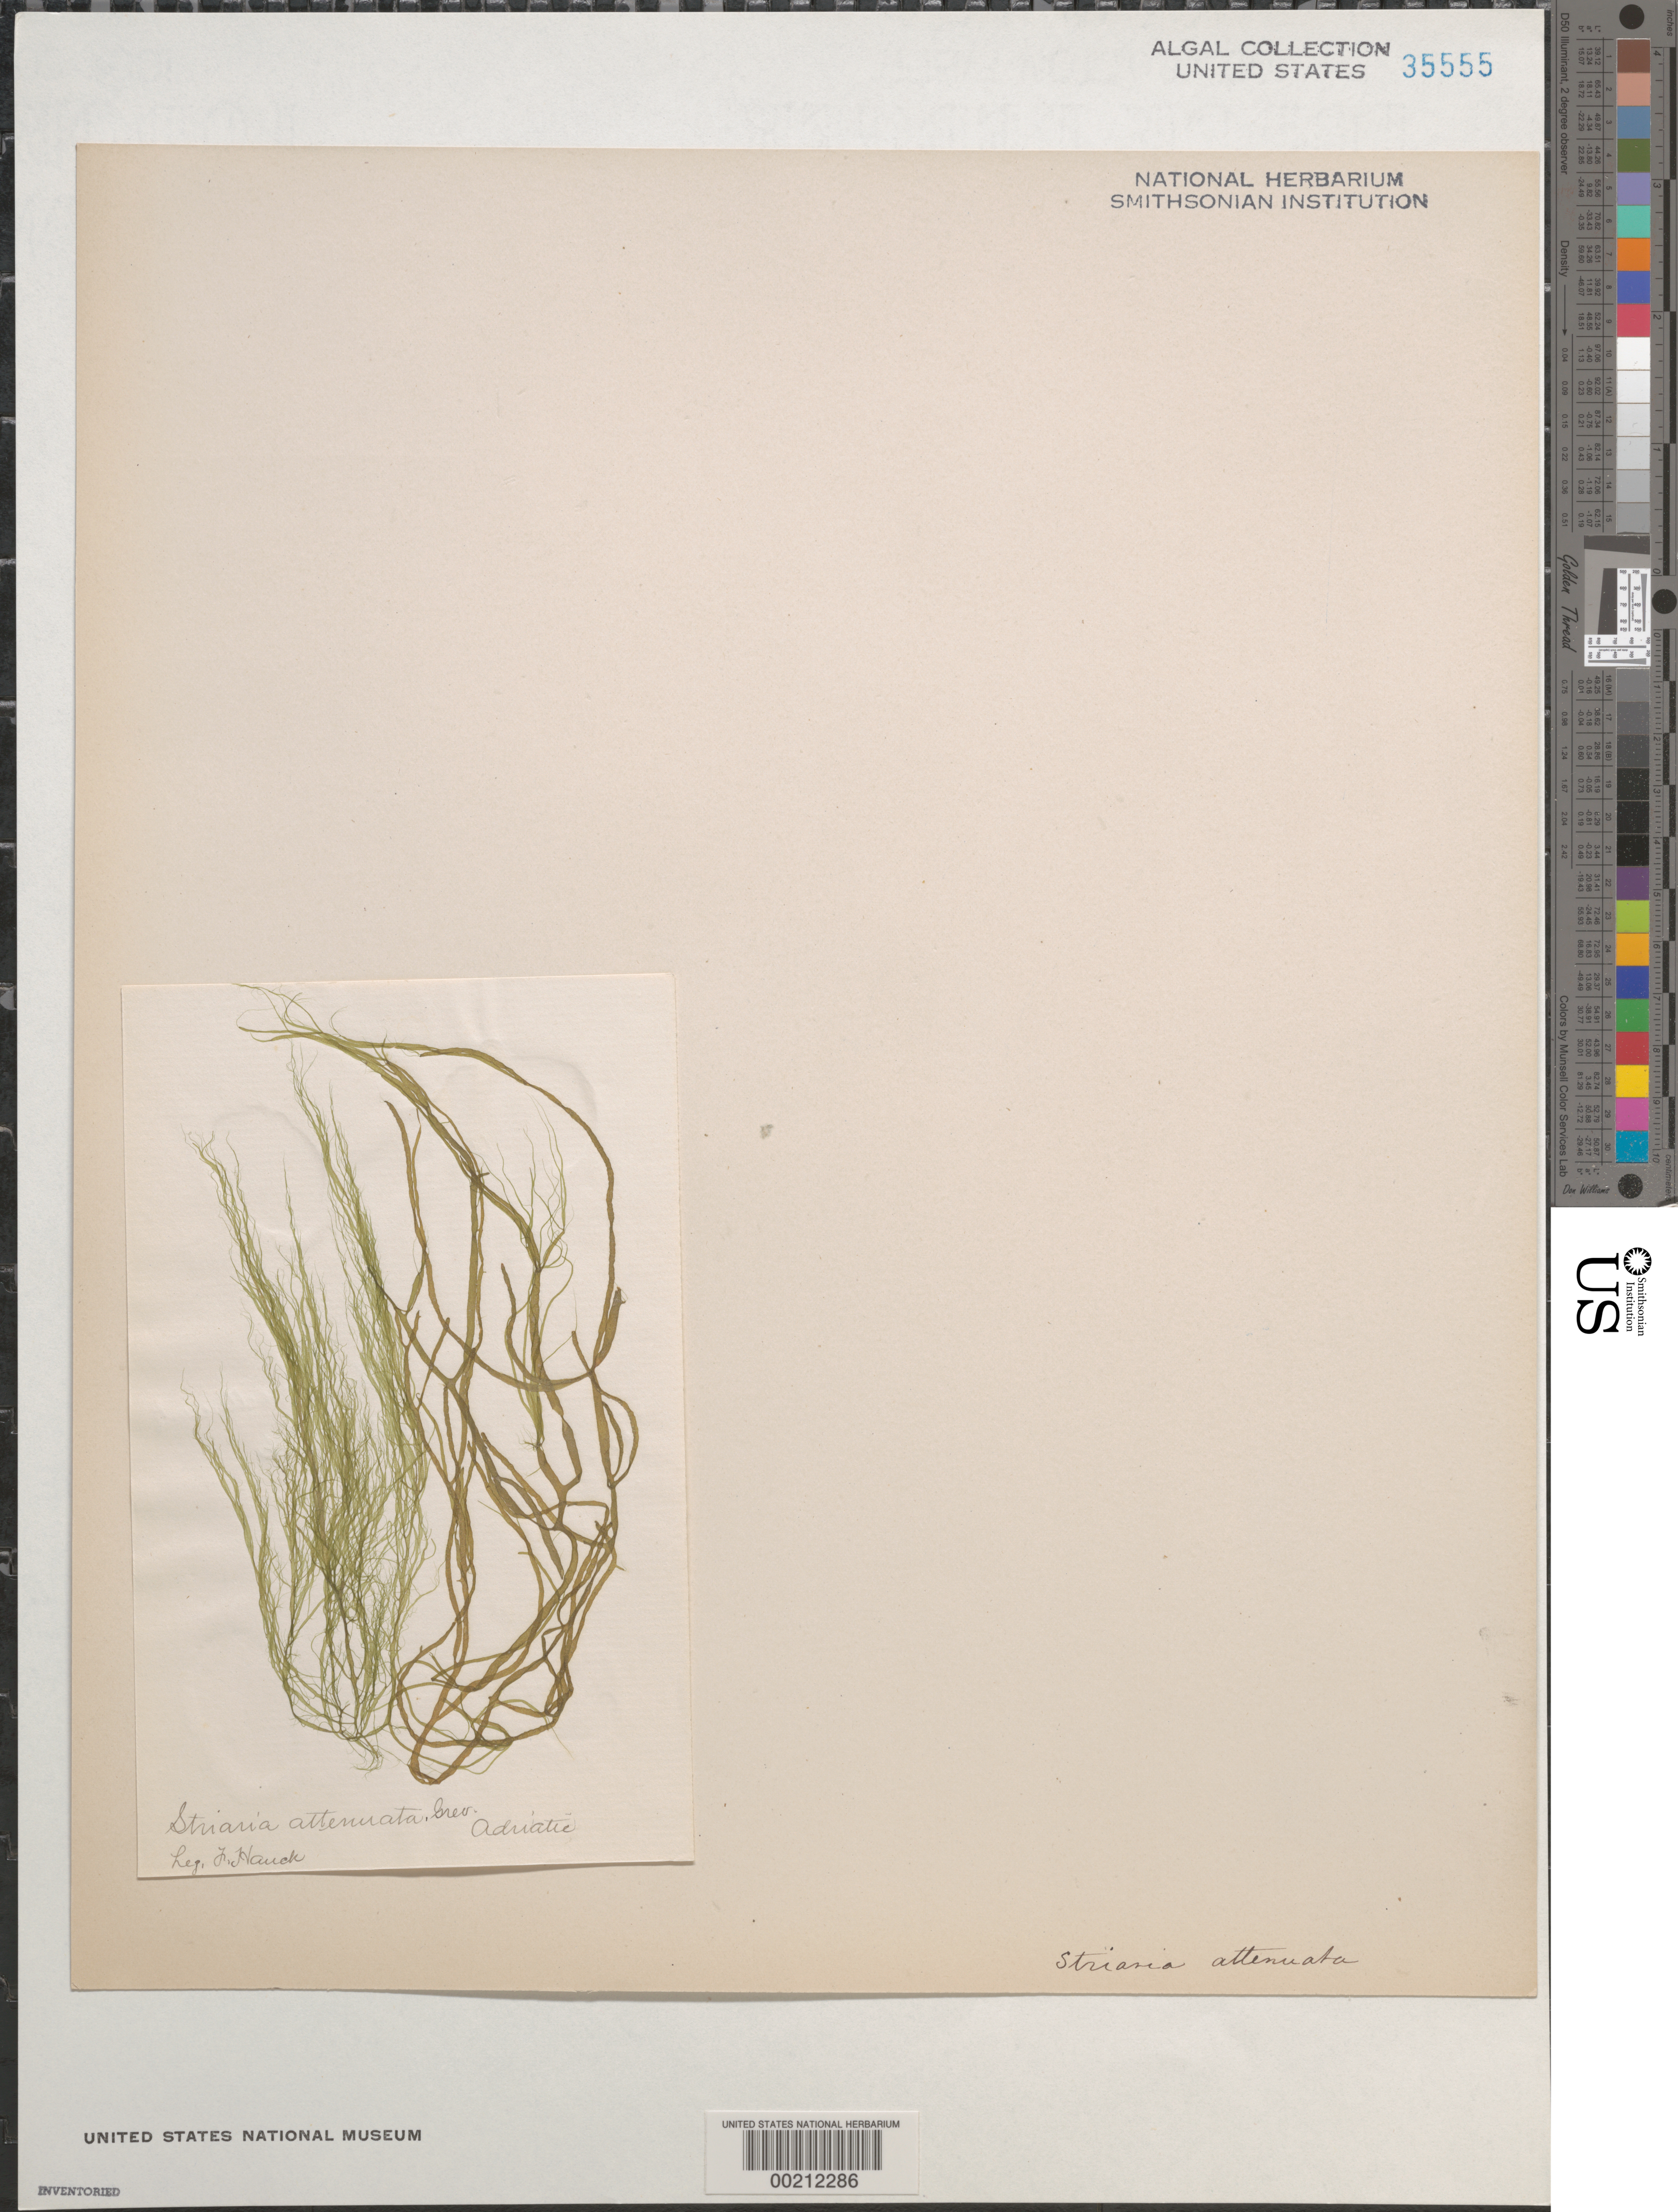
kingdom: Chromista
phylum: Ochrophyta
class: Phaeophyceae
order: Dictyosiphonales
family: Striariaceae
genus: Striaria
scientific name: Striaria attenuata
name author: (Grev.) Grev.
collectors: F. Hauck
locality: Adriatic Sea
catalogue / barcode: US 35555